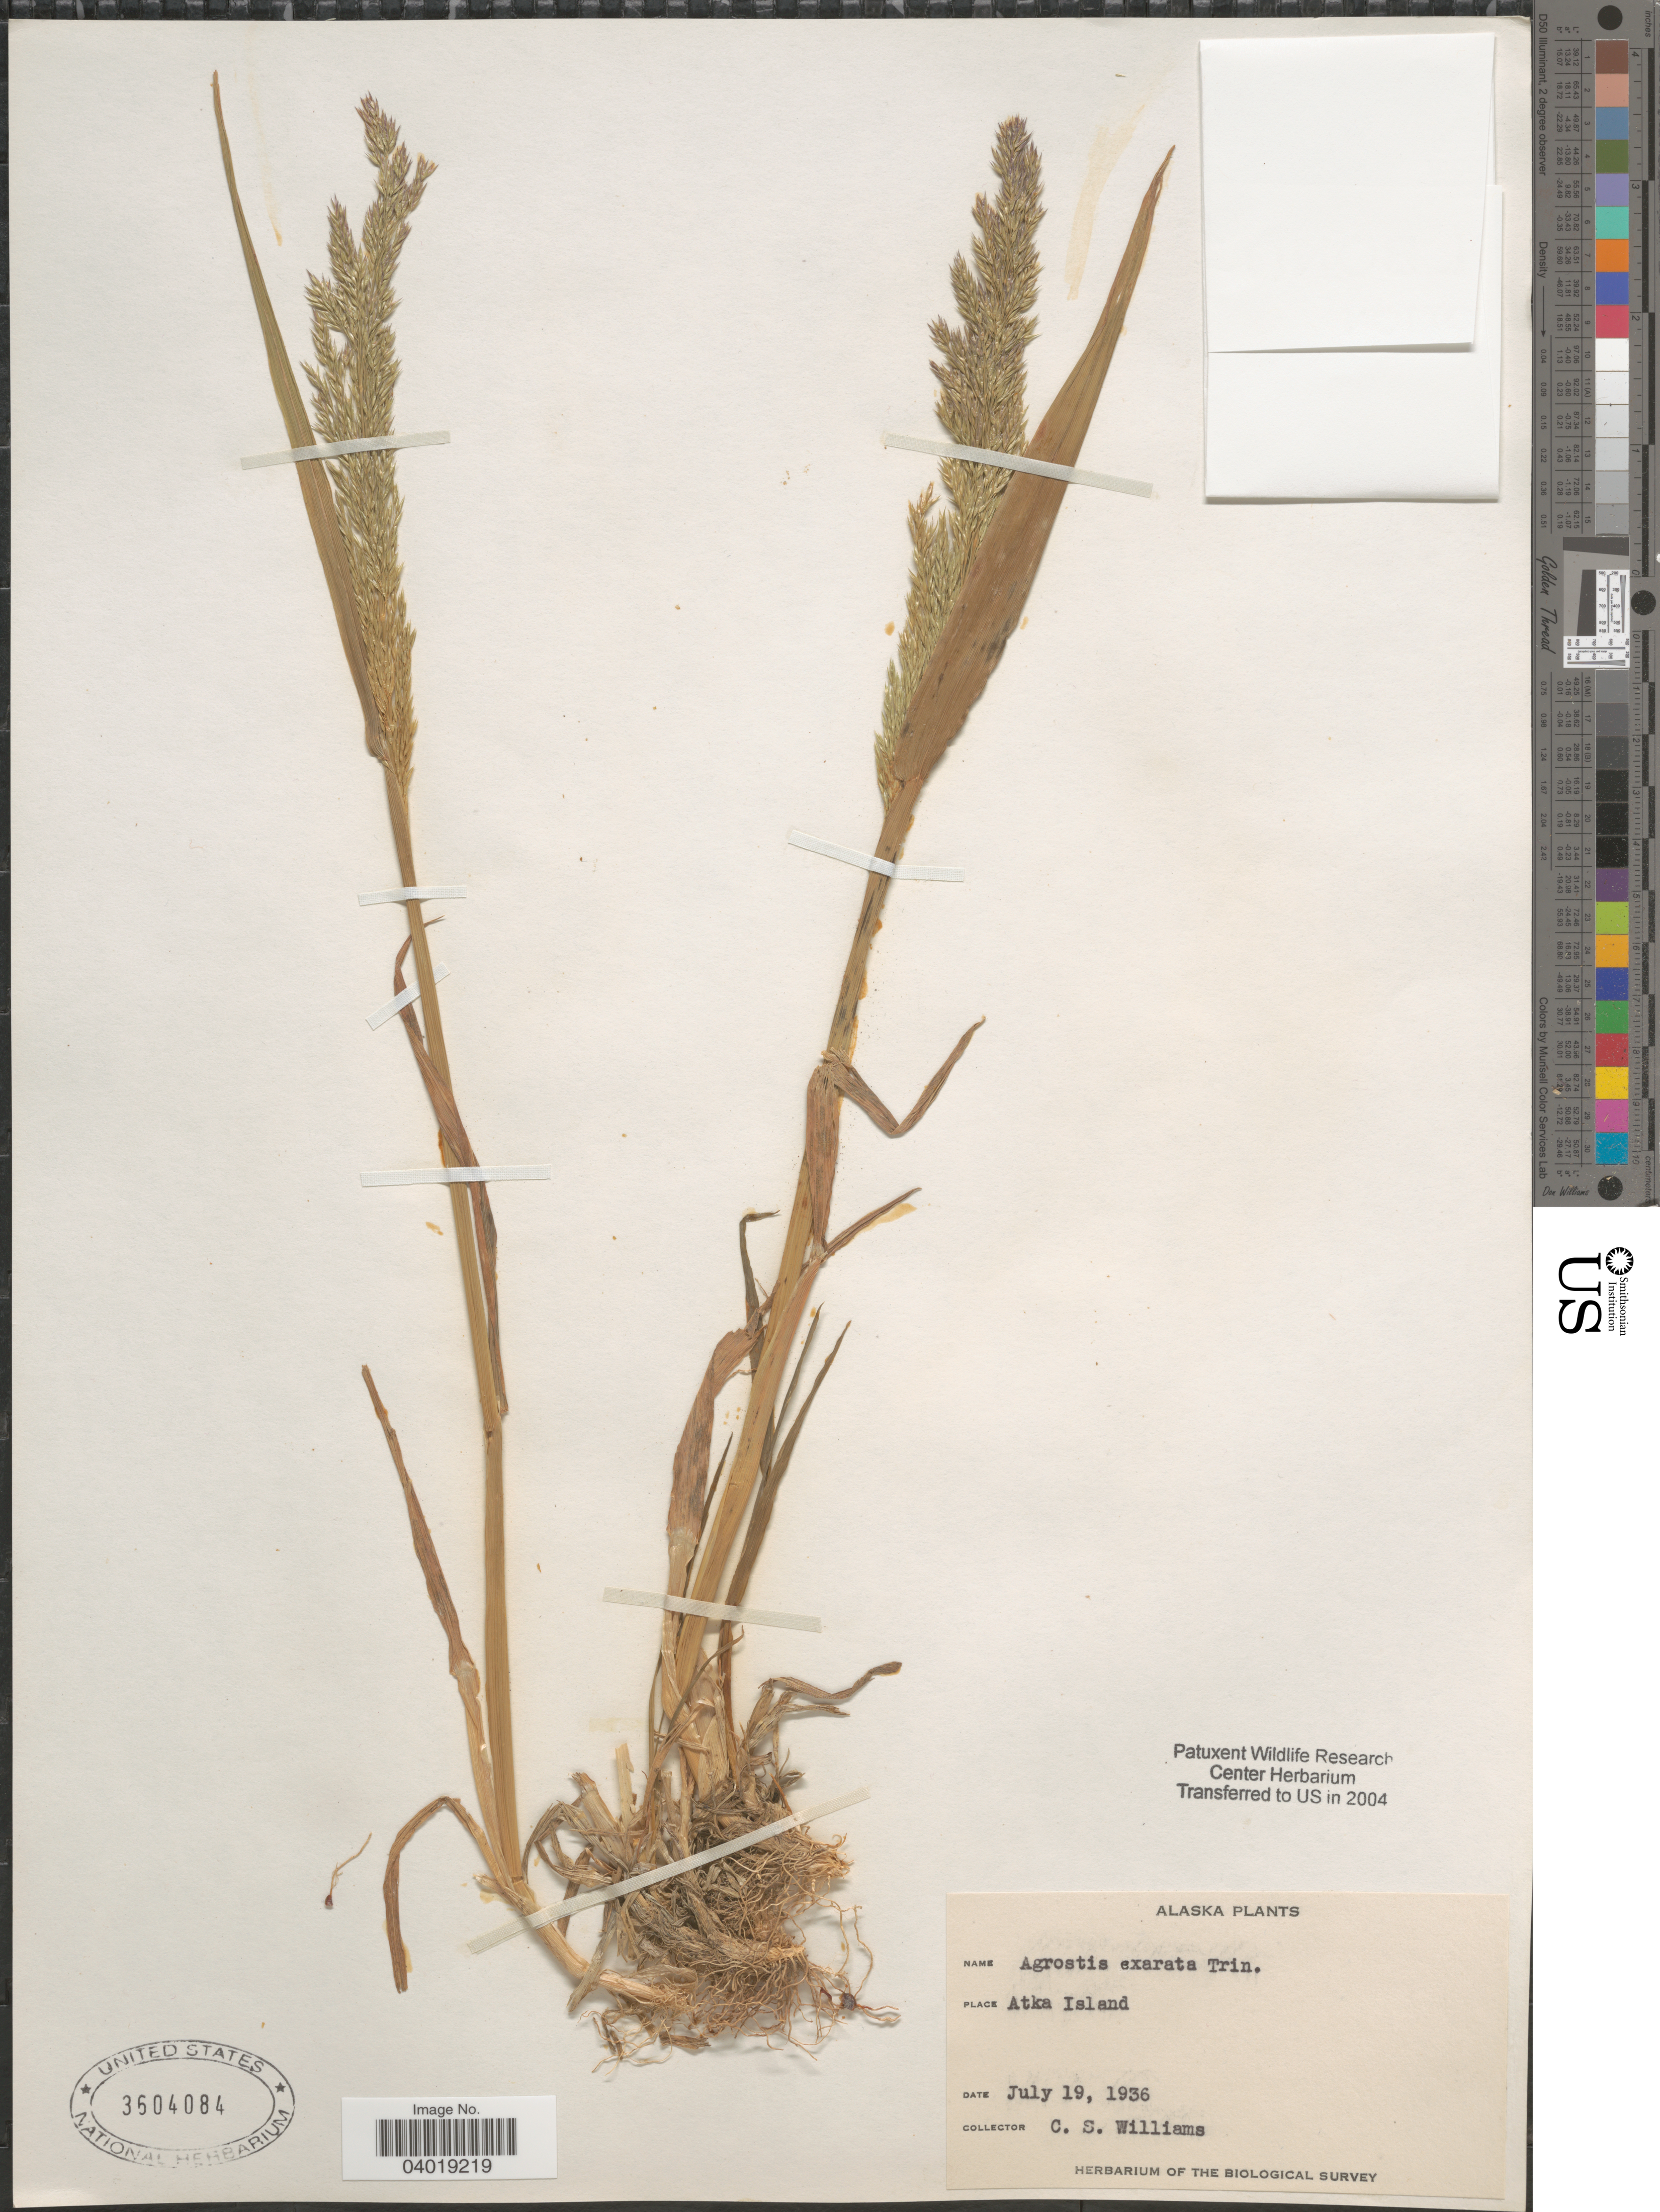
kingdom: Plantae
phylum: Tracheophyta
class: Liliopsida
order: Poales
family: Poaceae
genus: Agrostis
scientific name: Agrostis exarata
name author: Trin.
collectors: C. Williams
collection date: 1936-07-19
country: United States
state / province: Alaska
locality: Atka Island.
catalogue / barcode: US 3604084